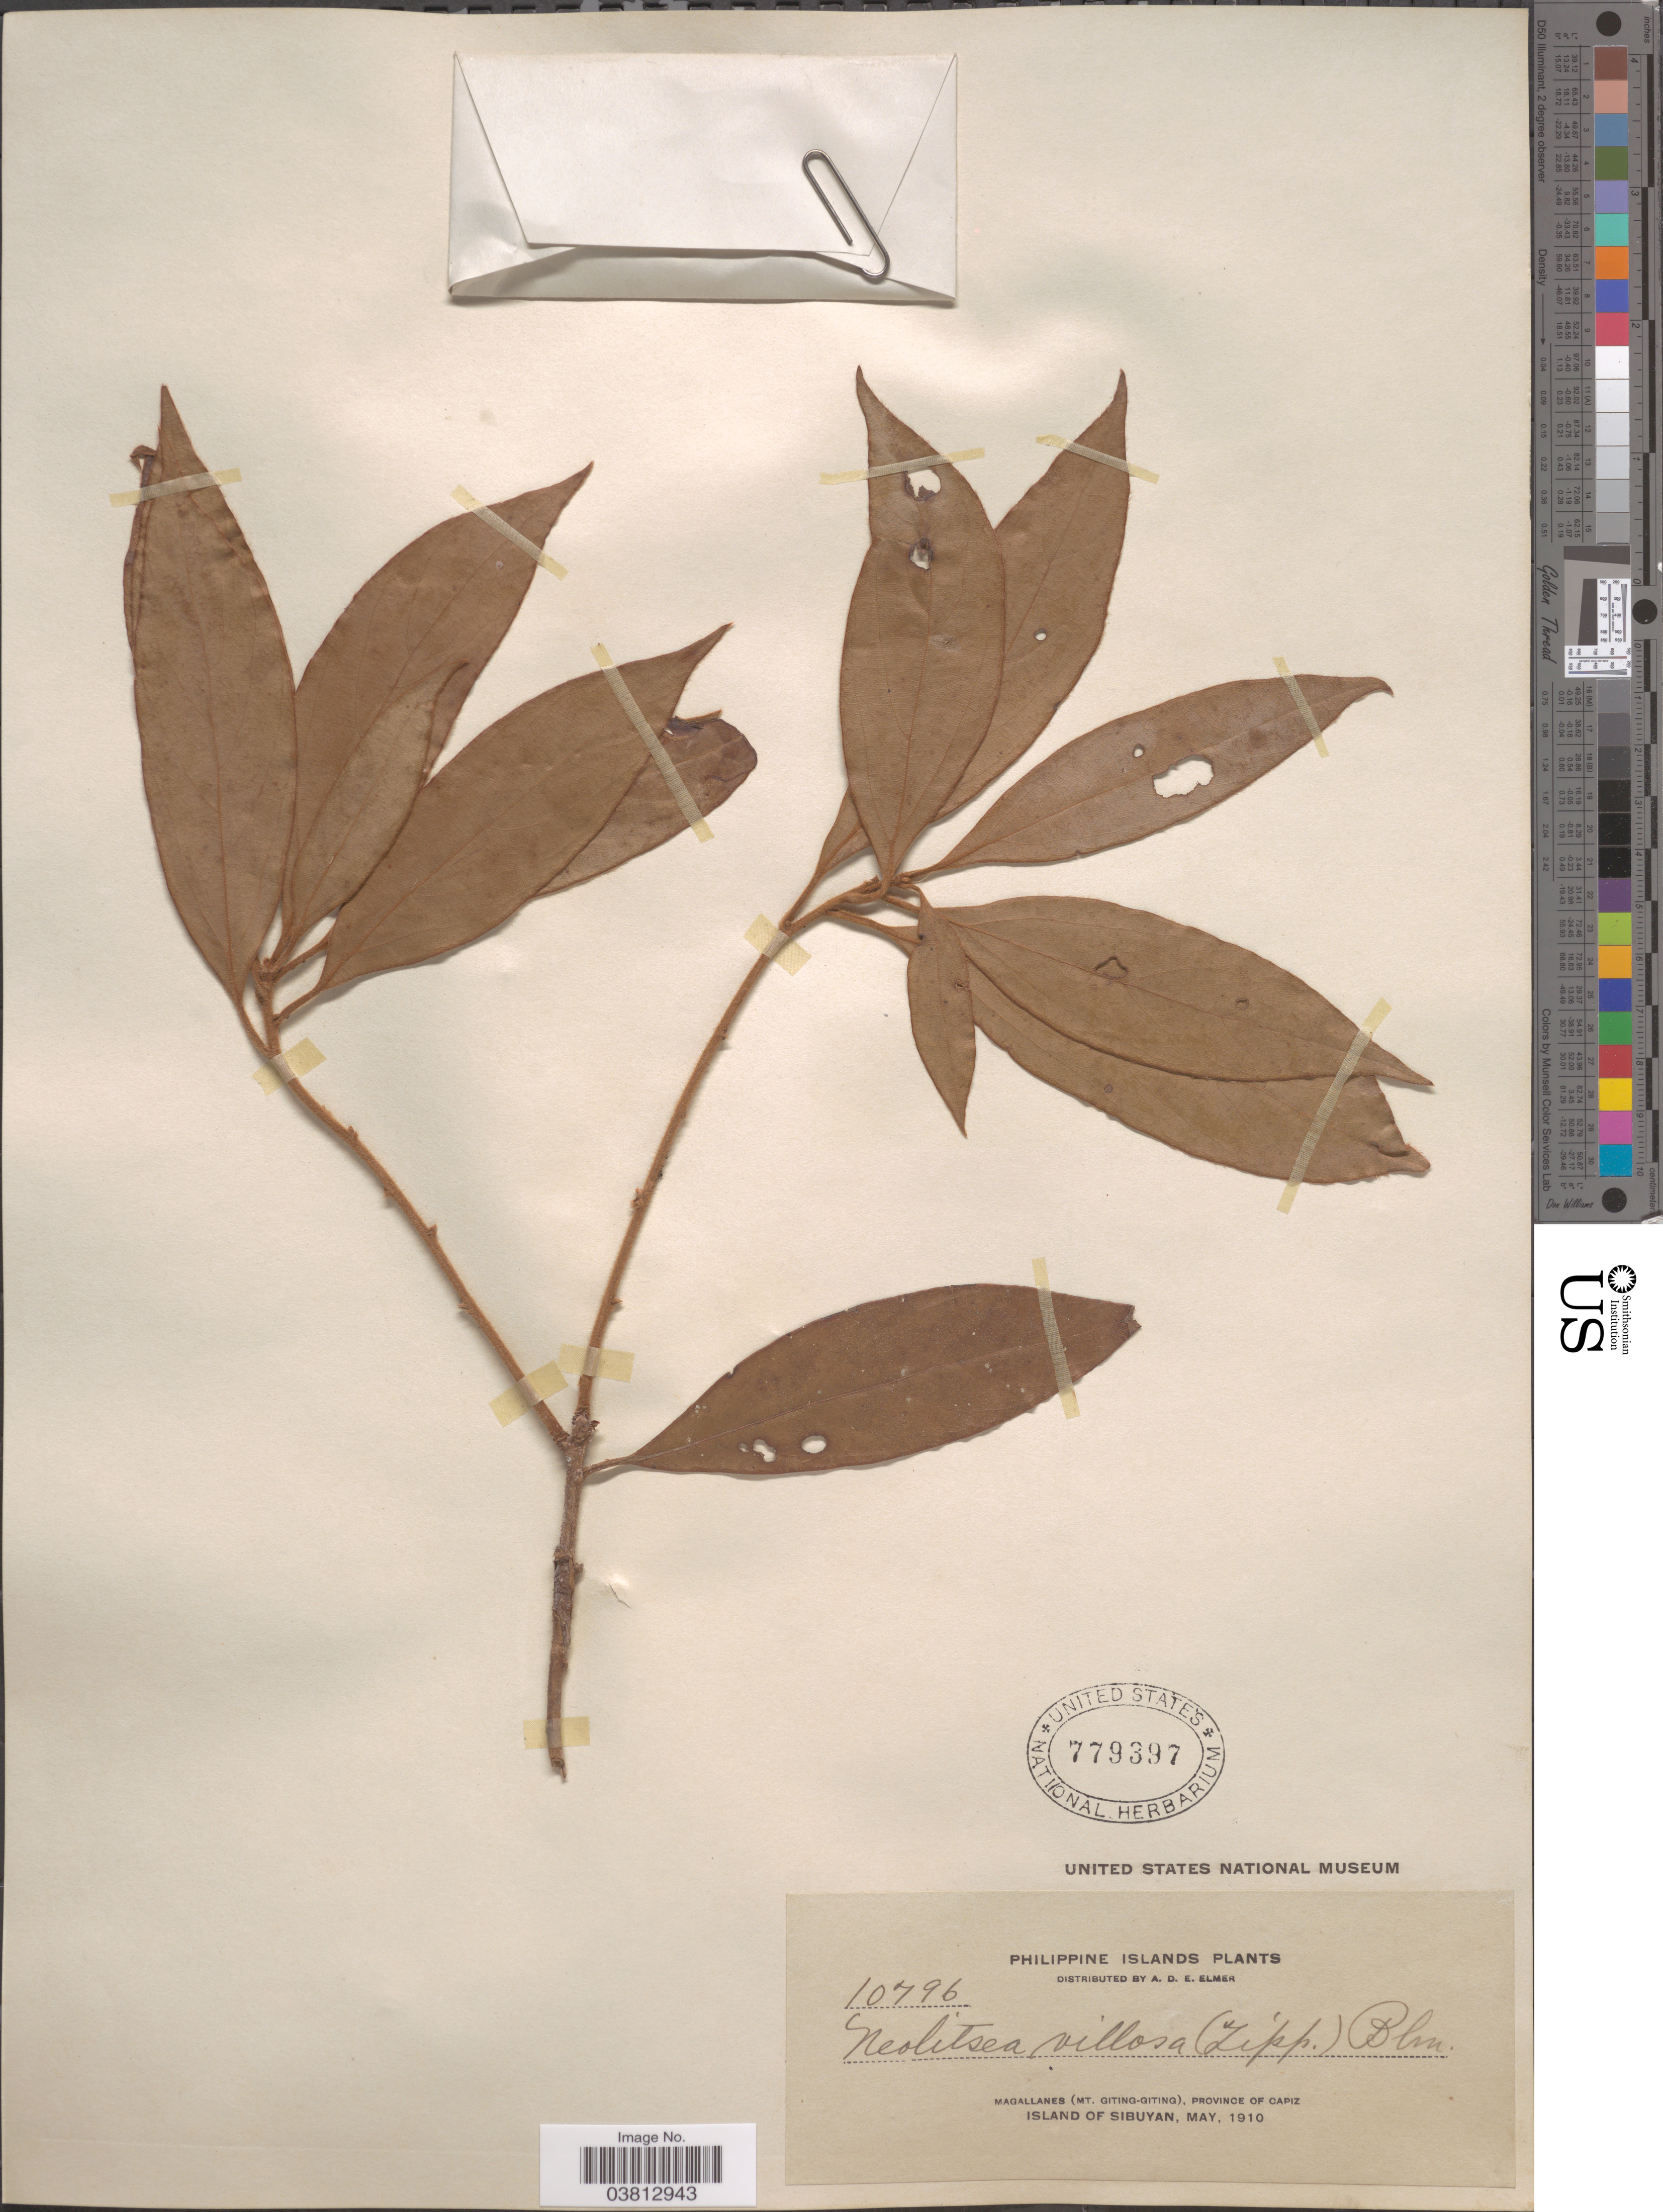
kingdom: Plantae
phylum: Tracheophyta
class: Magnoliopsida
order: Laurales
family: Lauraceae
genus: Neolitsea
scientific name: Neolitsea villosa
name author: (Blume) Merr.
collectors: A. D. E. Elmer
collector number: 10796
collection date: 1910-05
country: Philippines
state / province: Western Visayas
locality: Philippine Islands. Magallanes (Mt. Giting-Giting), Province of Capiz. Island of Sibuyan.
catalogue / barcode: US 779397